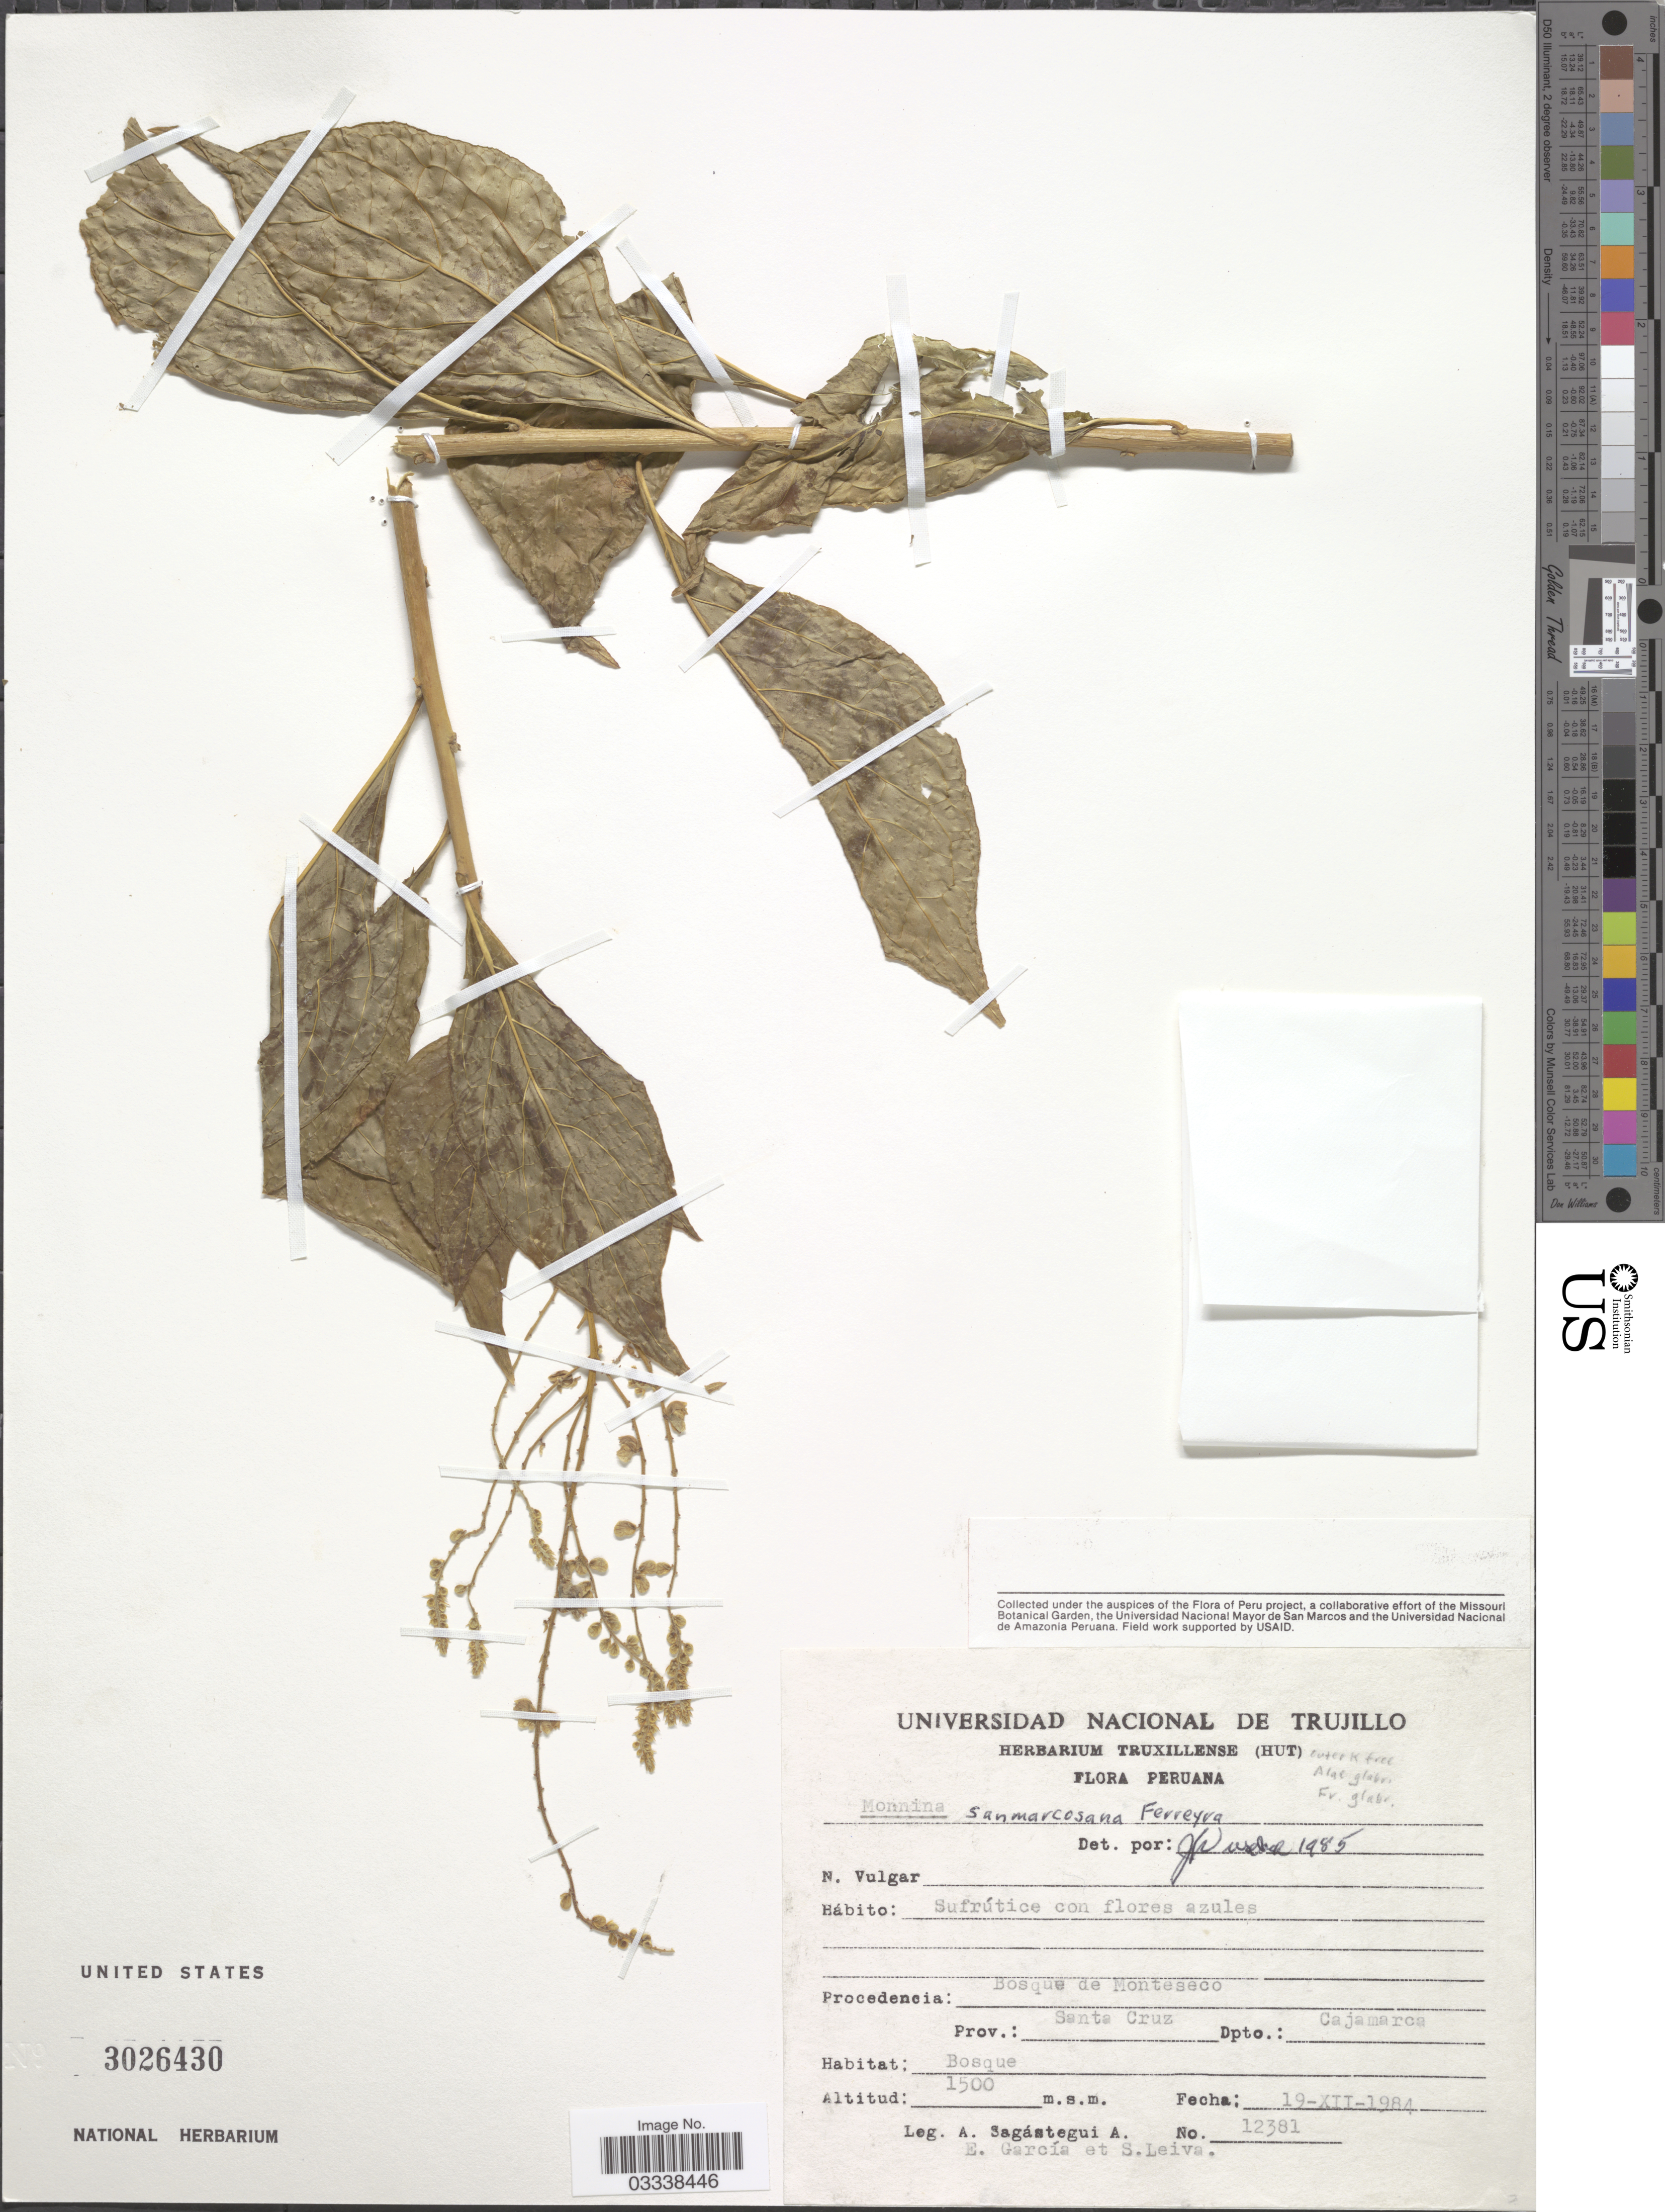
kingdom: Plantae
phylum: Tracheophyta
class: Magnoliopsida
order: Fabales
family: Polygalaceae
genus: Monnina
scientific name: Monnina sanmarcosana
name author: Ferreyra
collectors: A. Sagástegui A., E. García & S. Leiva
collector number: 12381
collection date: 1984-12-19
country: Peru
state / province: Cajamarca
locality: Bosque de Monteseco. Prov.: Santa Cruz, Dpto.: Cajamarca.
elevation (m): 1500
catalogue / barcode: US 3026430